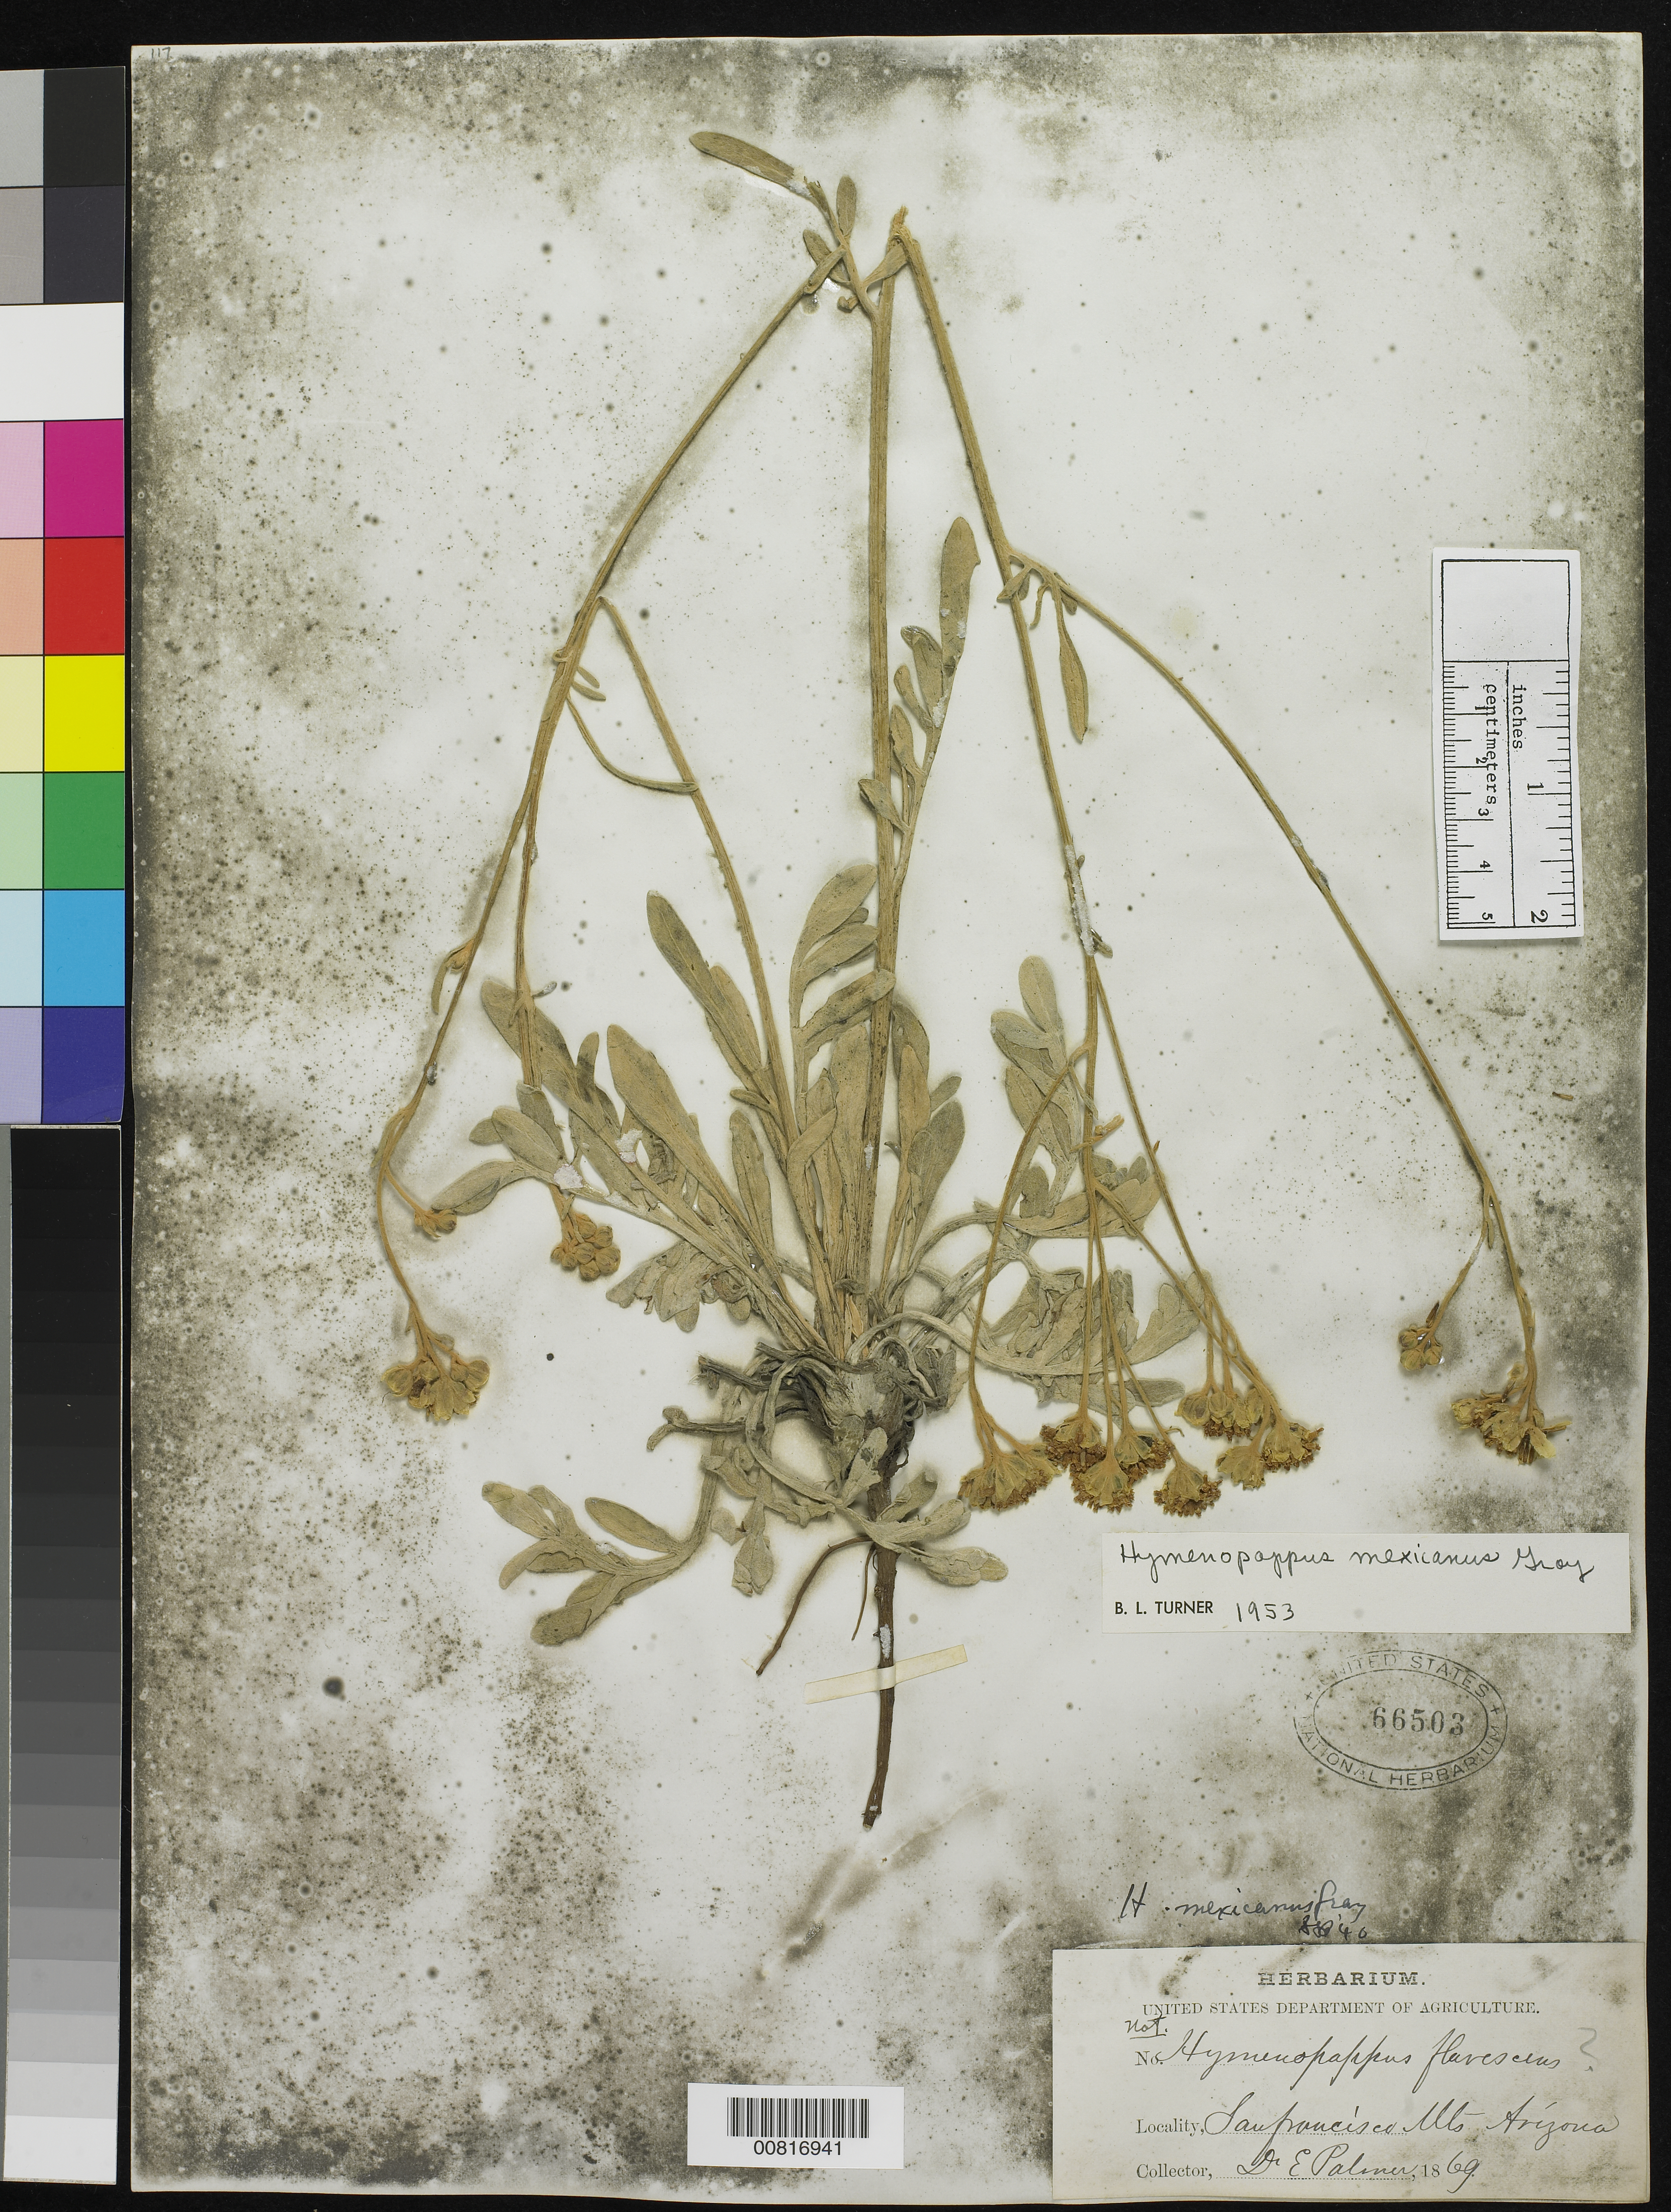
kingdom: Plantae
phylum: Tracheophyta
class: Magnoliopsida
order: Asterales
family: Asteraceae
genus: Hymenopappus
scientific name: Hymenopappus mexicanus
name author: A. Gray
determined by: Turner, B. L.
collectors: E. Palmer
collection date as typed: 1869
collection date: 1869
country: United States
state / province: Arizona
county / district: Coconino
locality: San Francisco Mts.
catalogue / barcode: US 66503